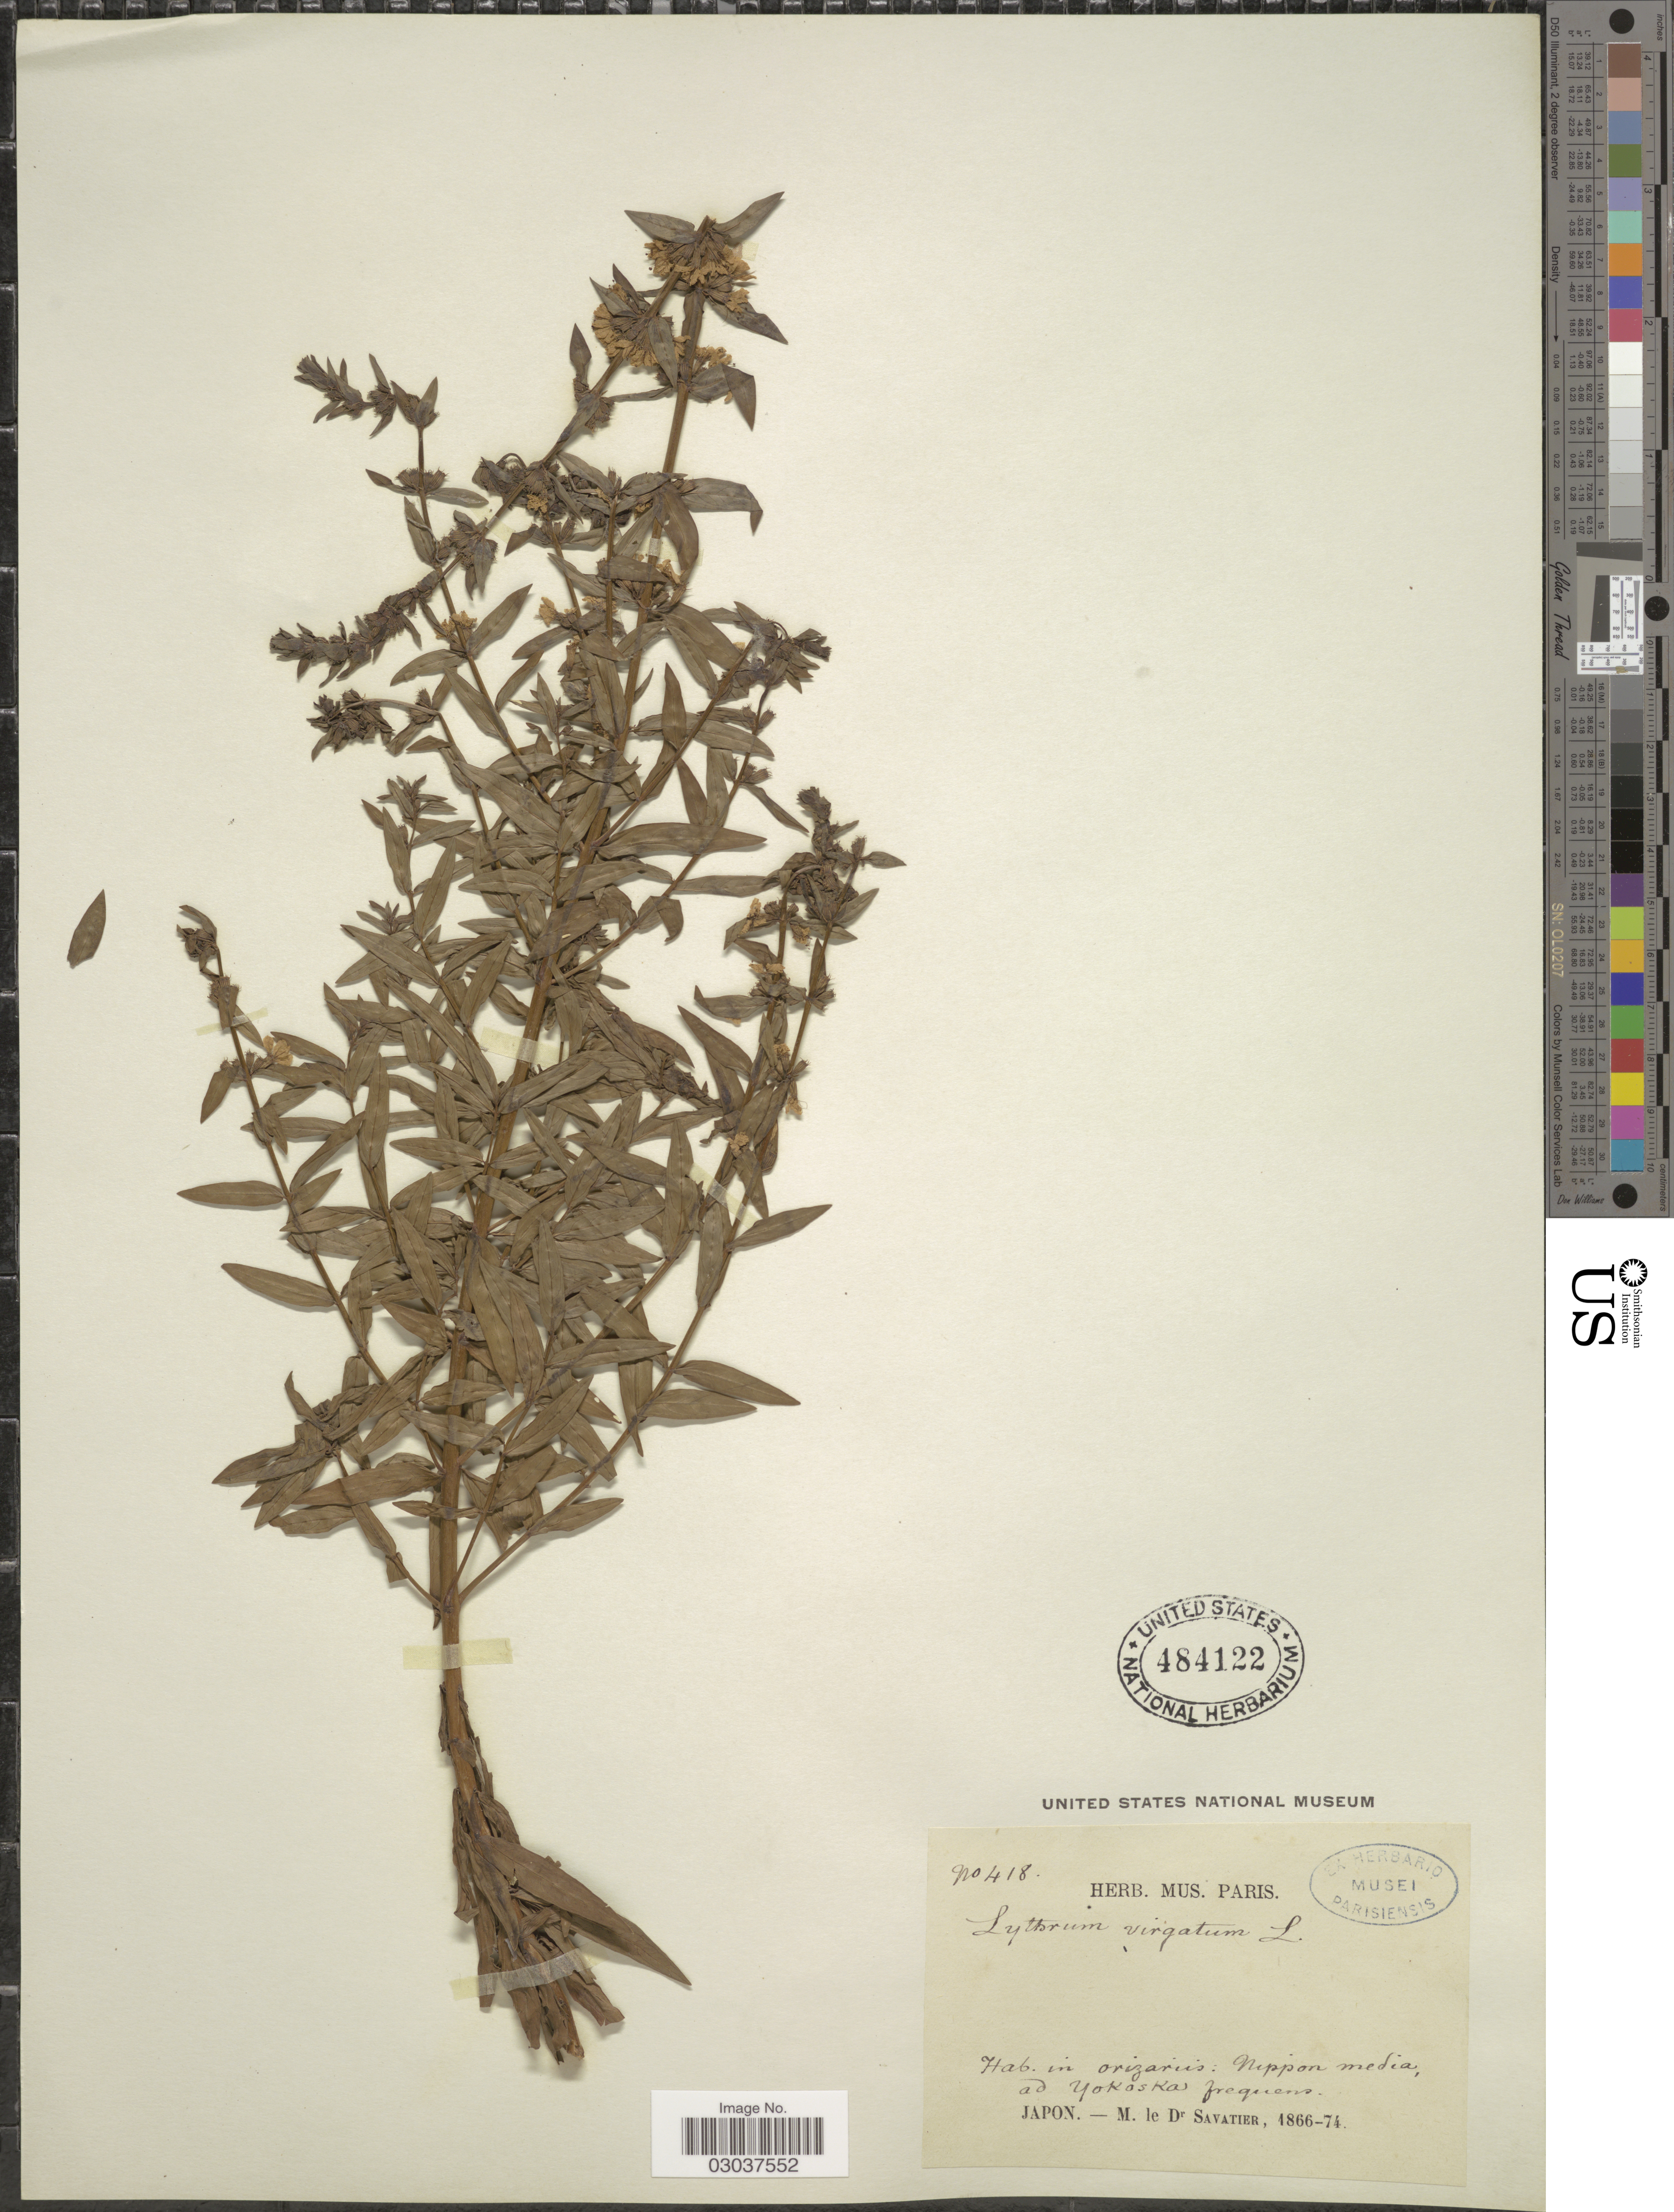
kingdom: Plantae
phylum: Tracheophyta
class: Magnoliopsida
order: Myrtales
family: Lythraceae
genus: Lythrum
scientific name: Lythrum virgatum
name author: L.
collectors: M. Savatier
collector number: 418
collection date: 1866/1874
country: Japan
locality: Nippon media, ad Yokoska frequens.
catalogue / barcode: US 484122